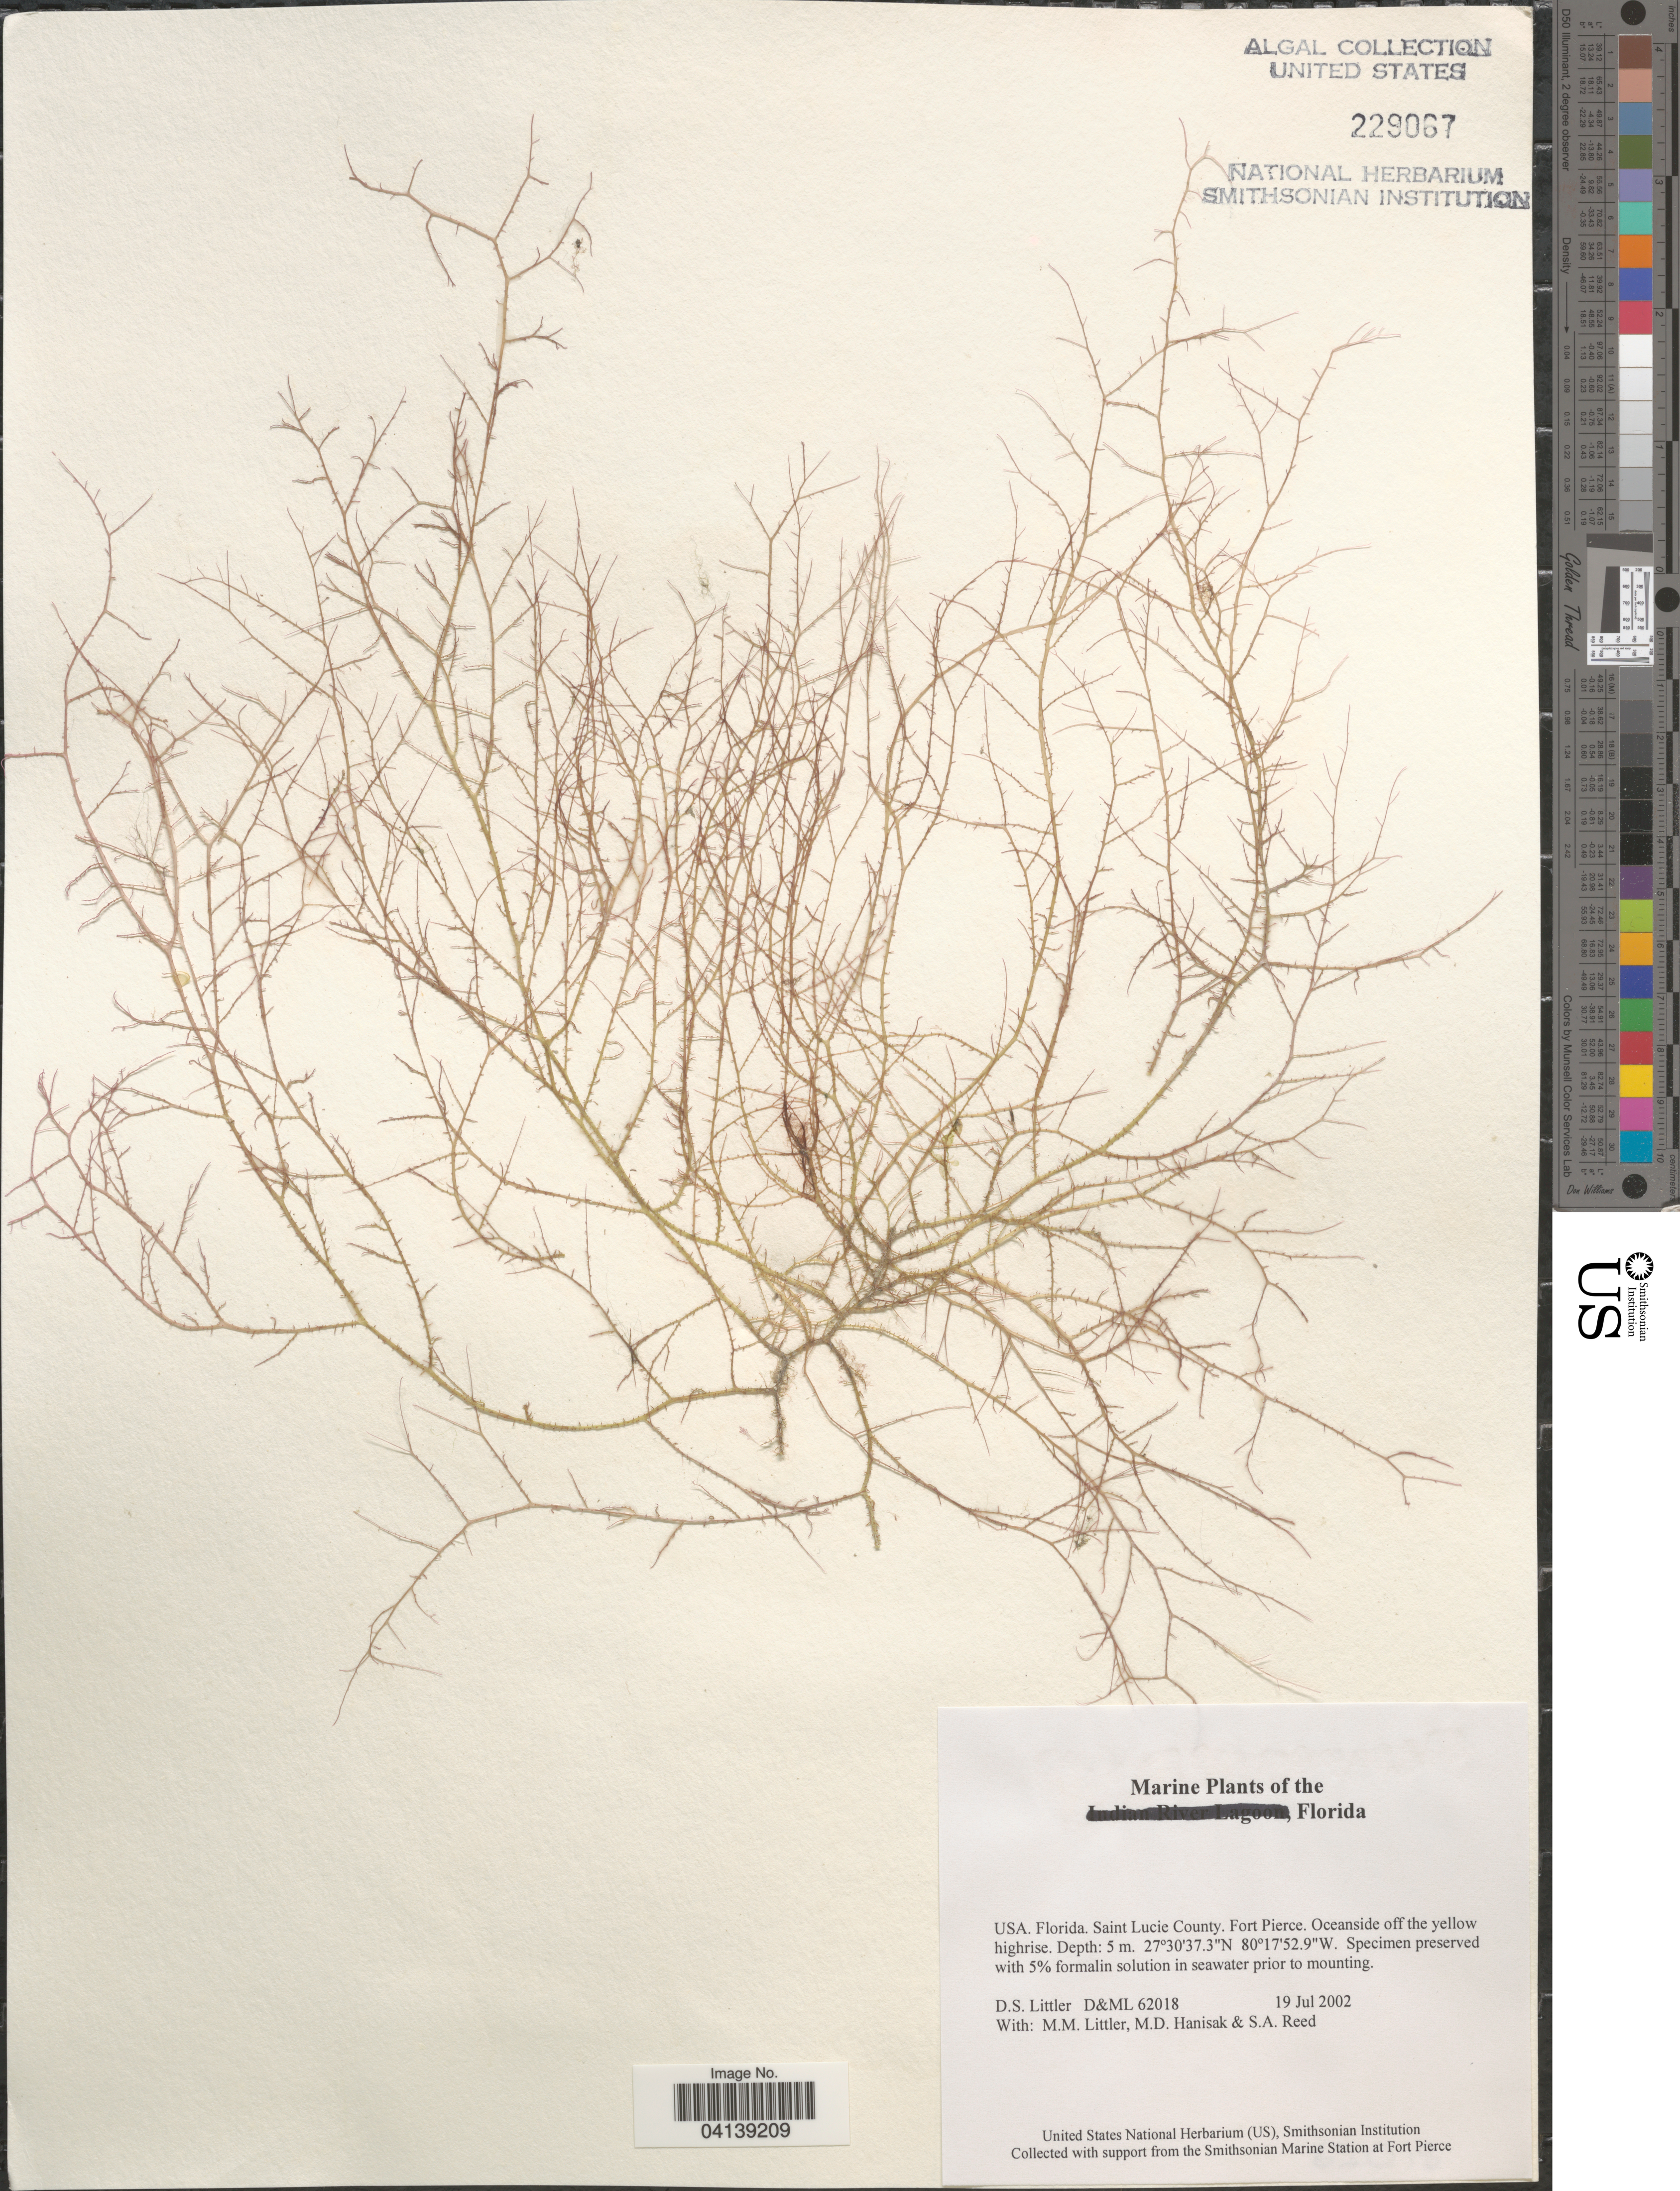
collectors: D. S. Littler, M. Hanisak & S. Reed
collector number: D&ML62018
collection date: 2002-07-19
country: United States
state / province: Florida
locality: Saint Lucie County. Fort Pierce. Oceanside off the yellow highrise.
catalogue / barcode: US 229067